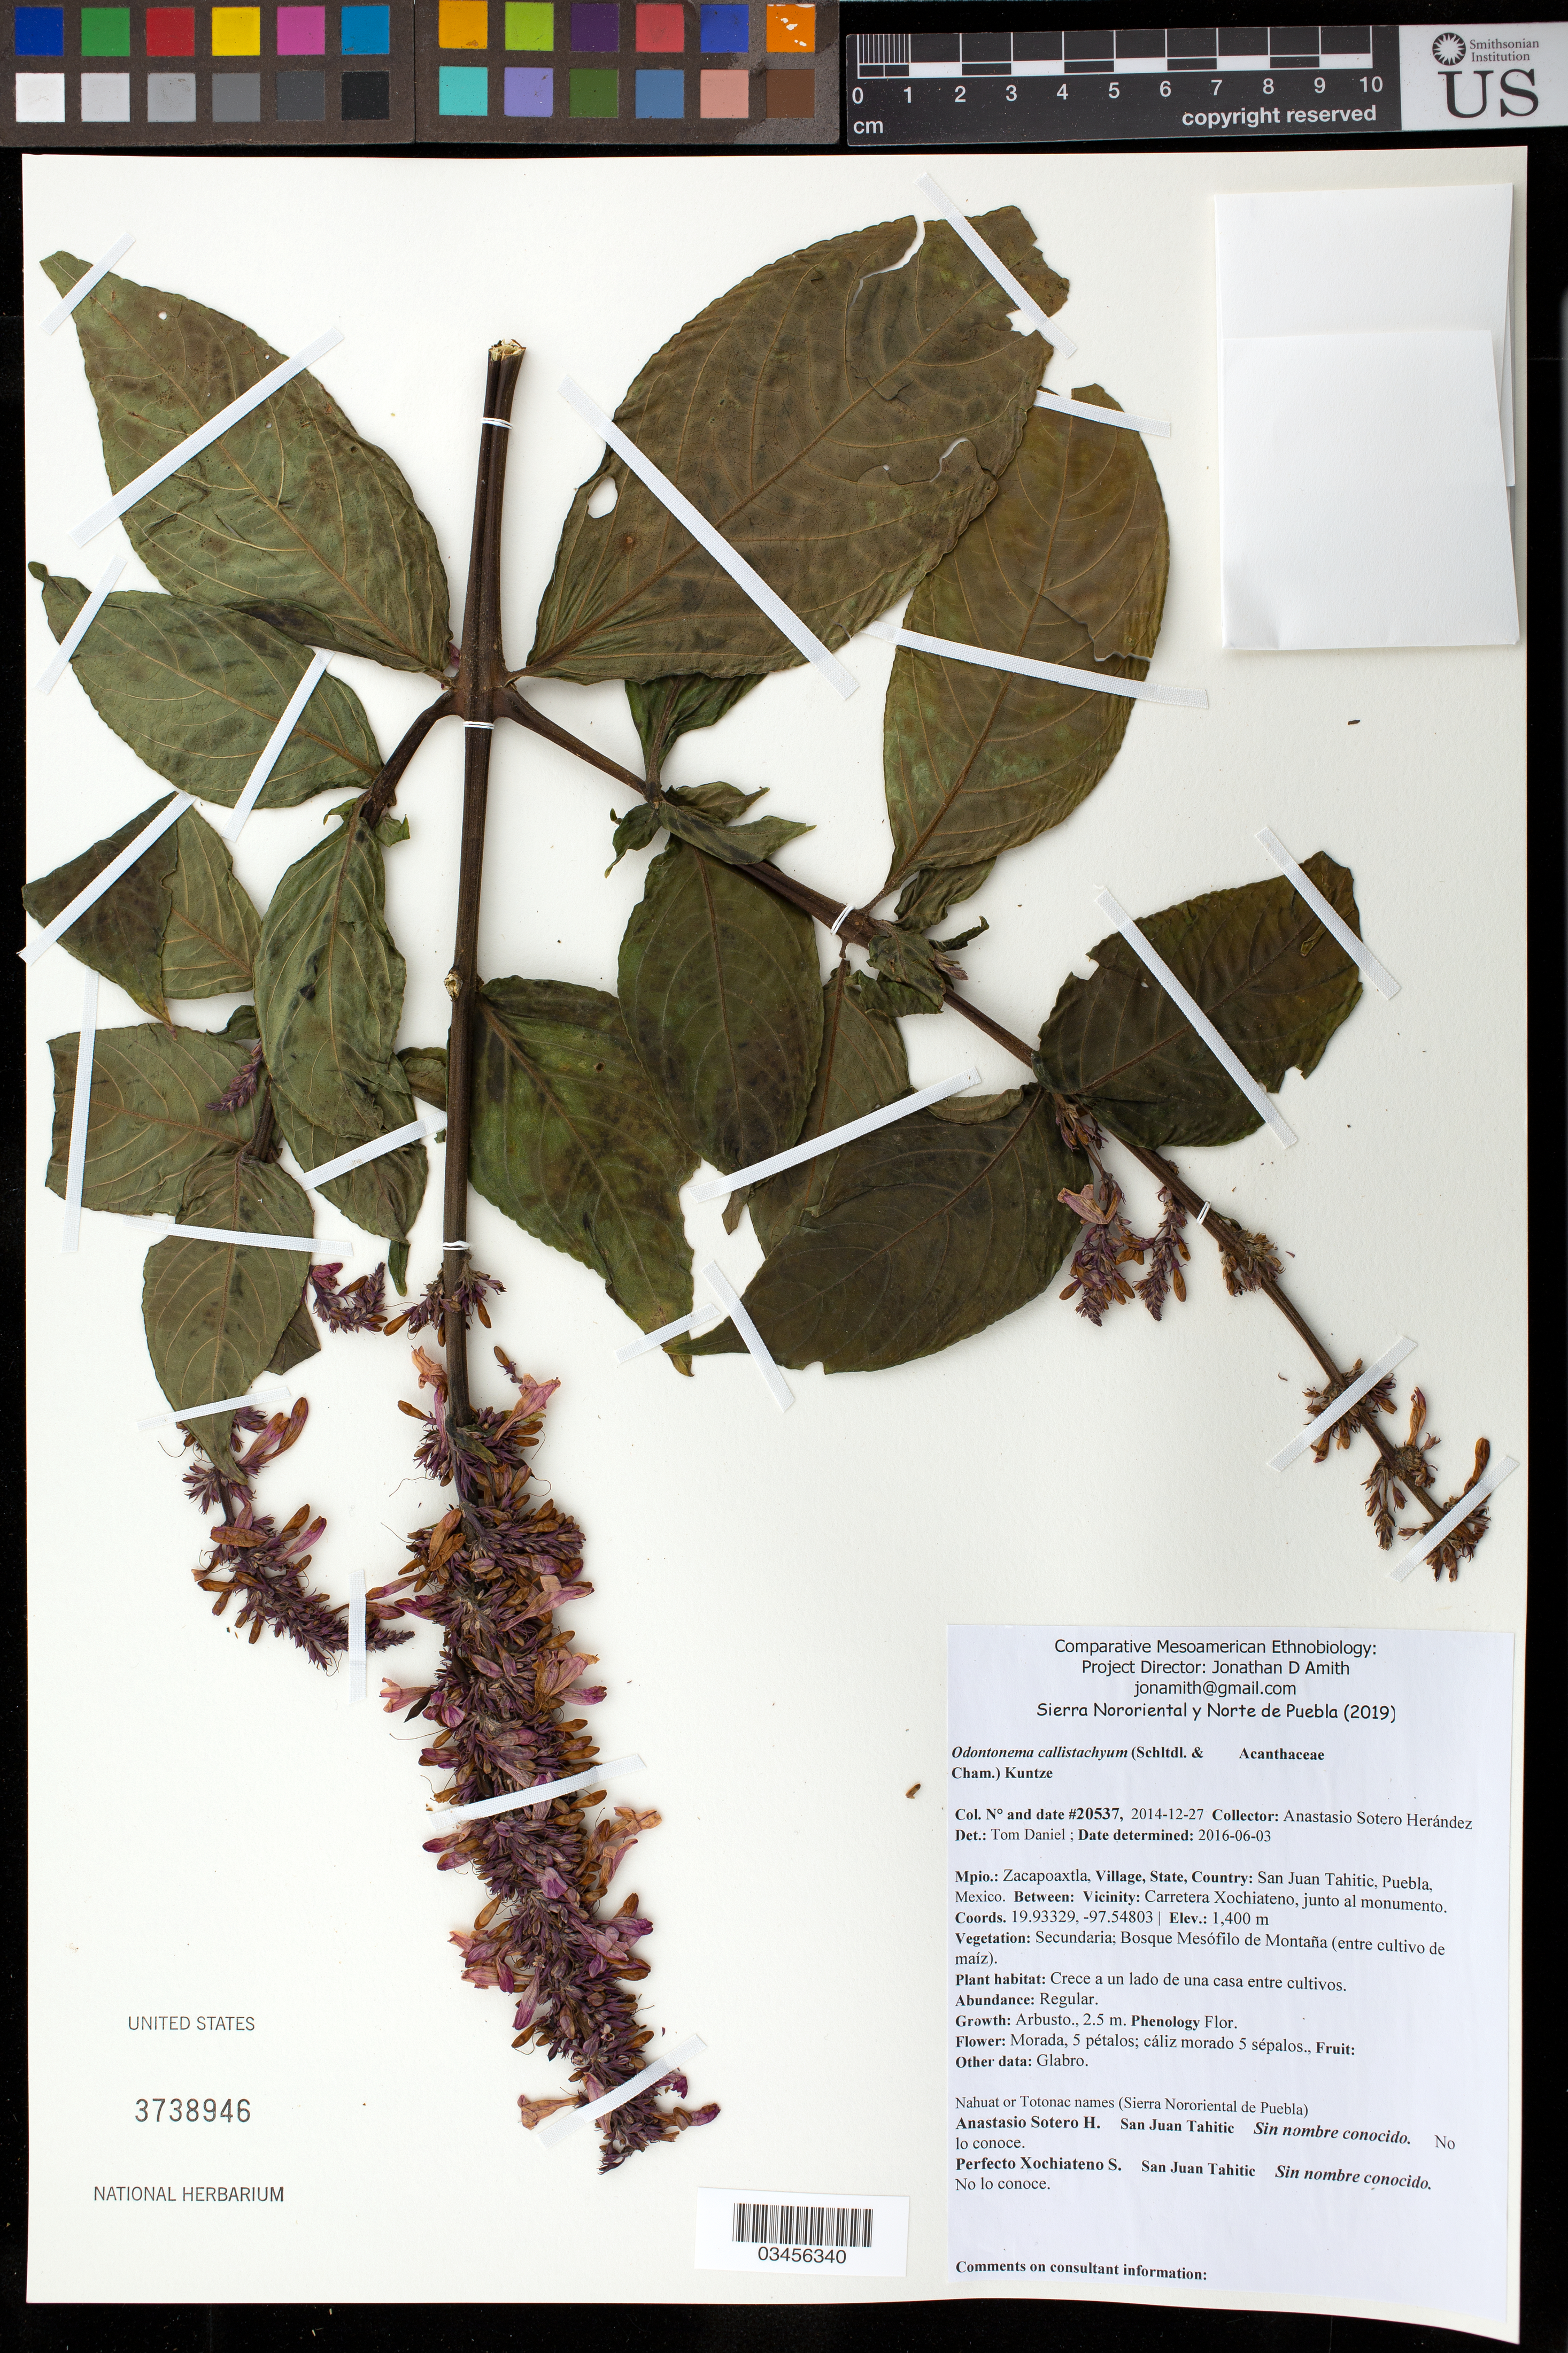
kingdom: Plantae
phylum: Tracheophyta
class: Magnoliopsida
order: Lamiales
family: Acanthaceae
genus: Odontonema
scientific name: Odontonema callistachyum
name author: (Schltdl. & Cham.) Kuntze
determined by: Daniel, T.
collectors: Canek Ledesma C. & A. Sotero H.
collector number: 20537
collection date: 2014-12-27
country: México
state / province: Puebla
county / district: Zacapoaxtla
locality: PUEBLO: San Juan Tahitic; LOCALIDAD EXACTA: Carretera Xochiateno, junto al monumento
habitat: Bosque mesófilo de montaña (entre cultivo de maíz); Crece a un lado de una casa entre cultivos.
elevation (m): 1400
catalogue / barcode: US 3738946